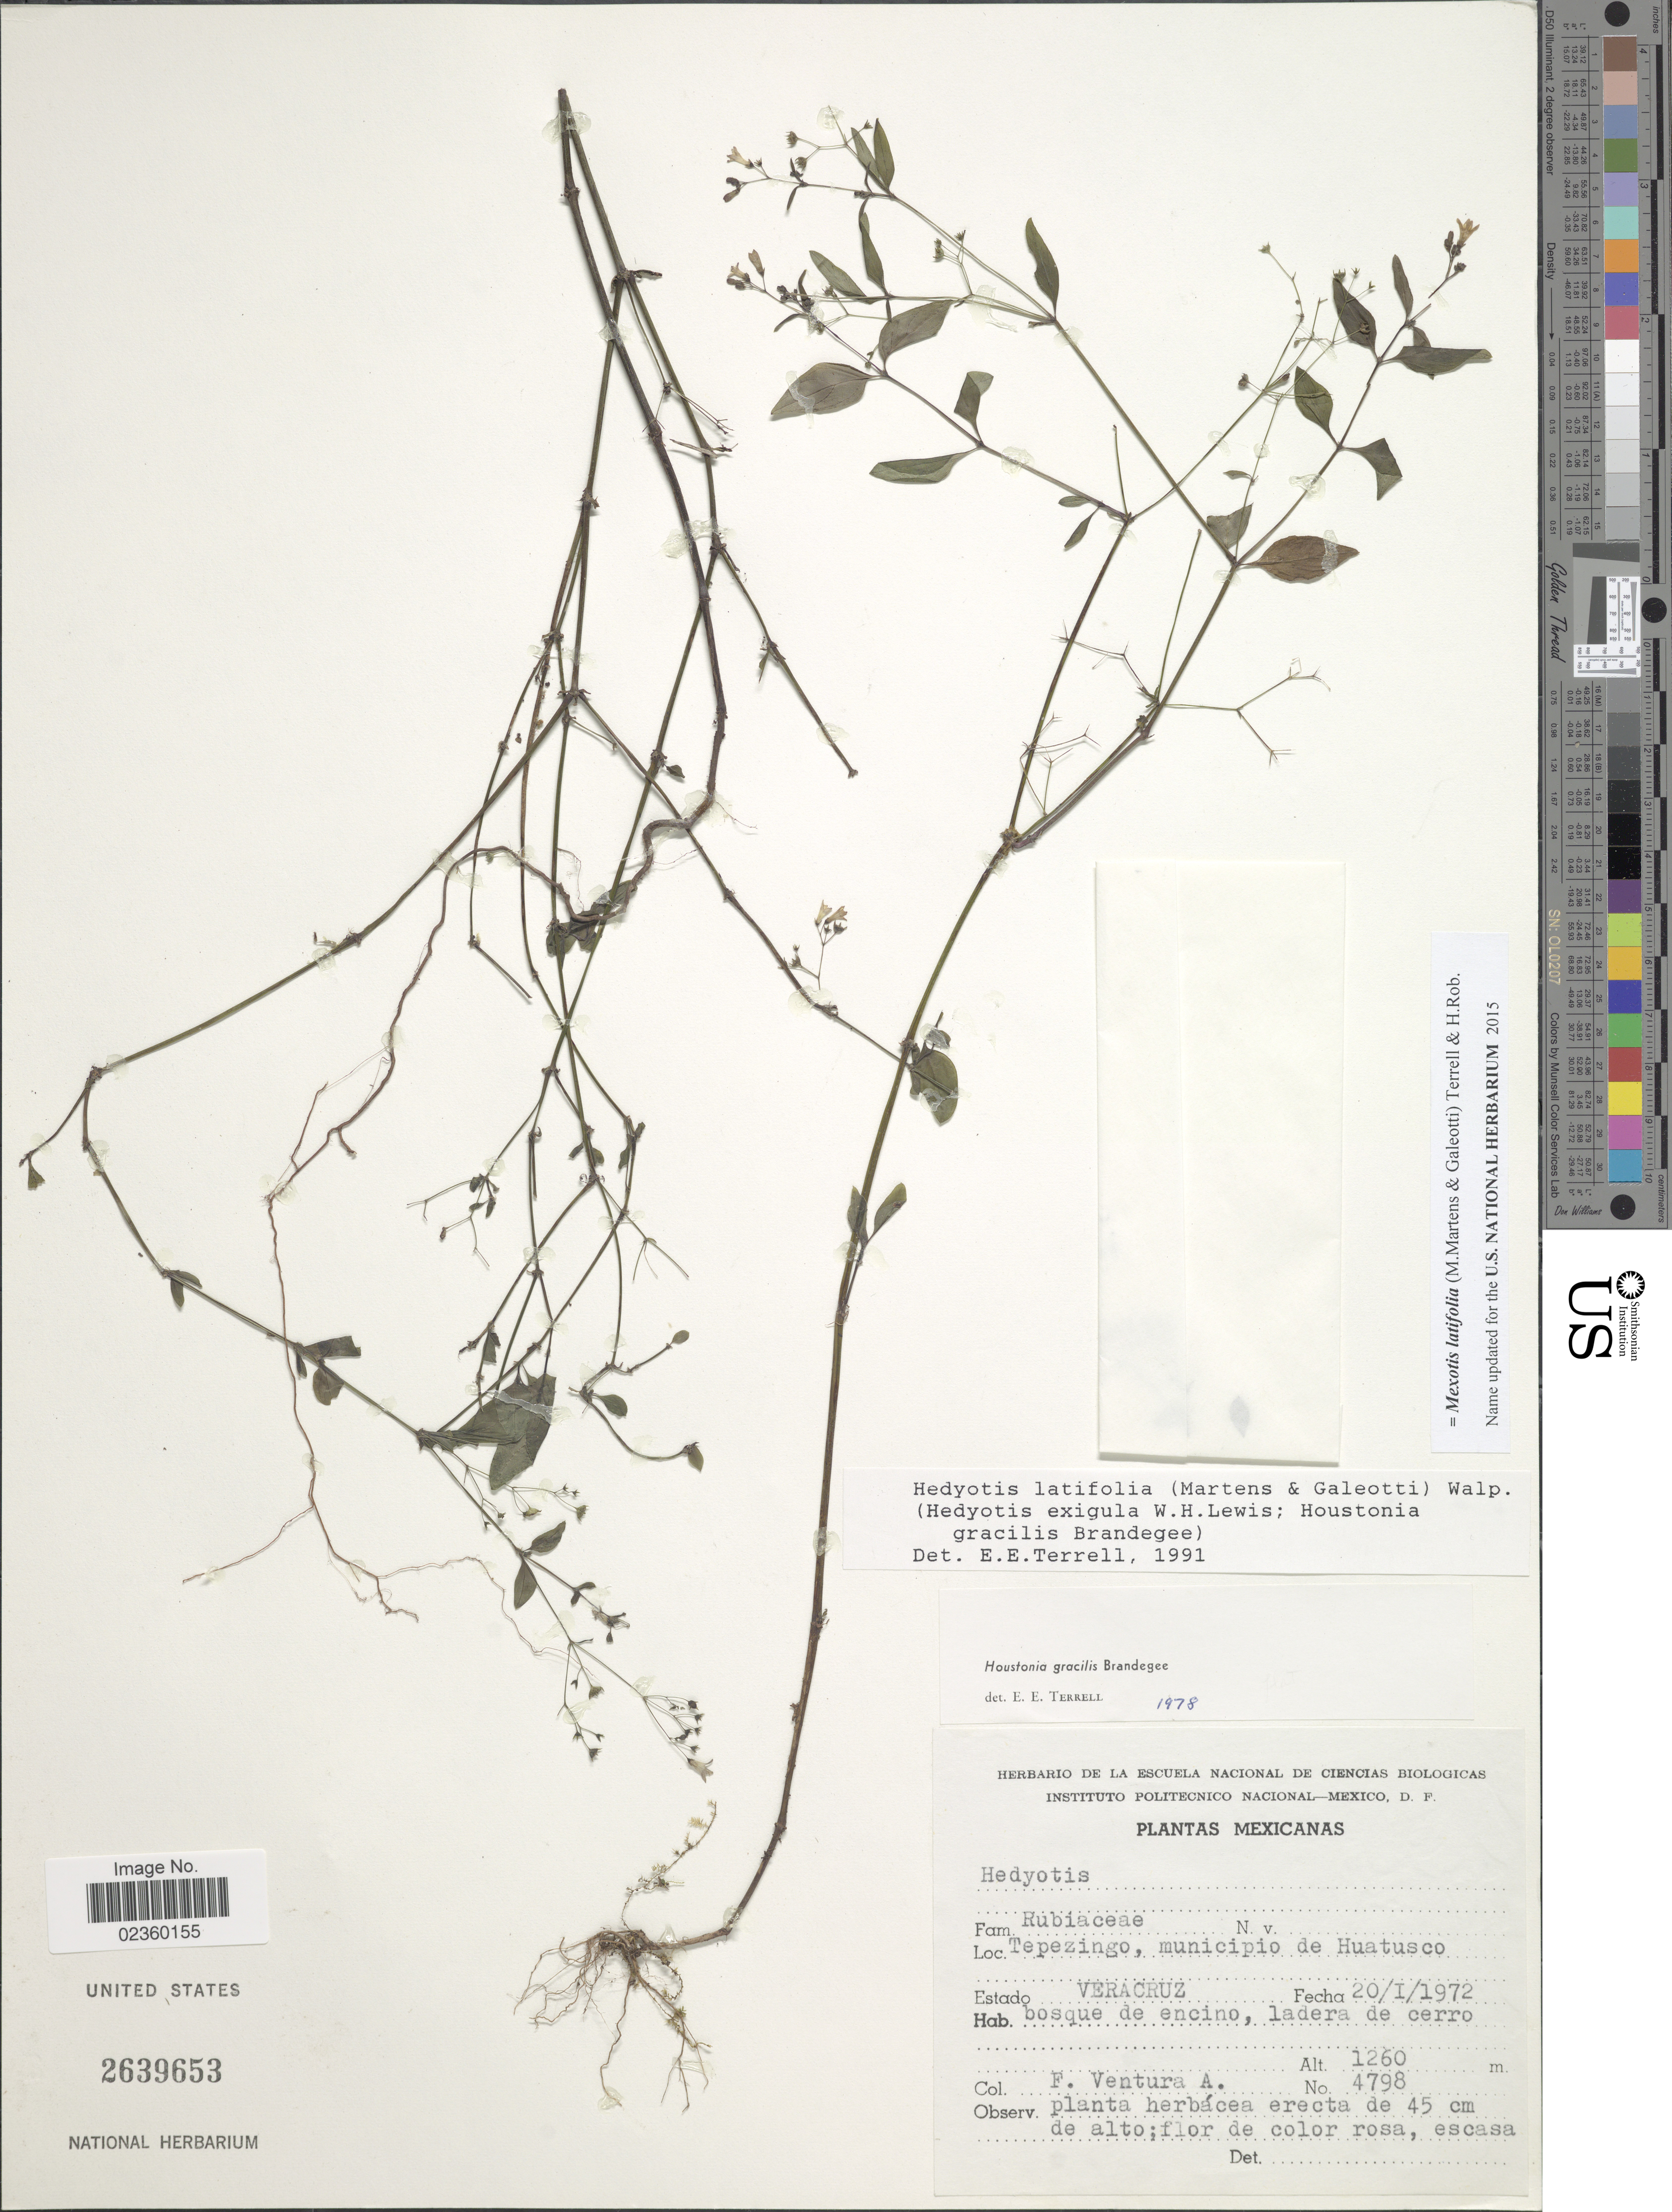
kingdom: Plantae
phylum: Tracheophyta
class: Magnoliopsida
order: Gentianales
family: Rubiaceae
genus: Mexotis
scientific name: Mexotis latifolia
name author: (M. Martens & Galeotti) Terrell & H. Rob.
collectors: F. Ventura A.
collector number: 4798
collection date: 1972-01-20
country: Mexico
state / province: Veracruz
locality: Tepezingo, municipio de Huatusco, Estado Veracruz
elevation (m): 1260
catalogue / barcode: US 2639653